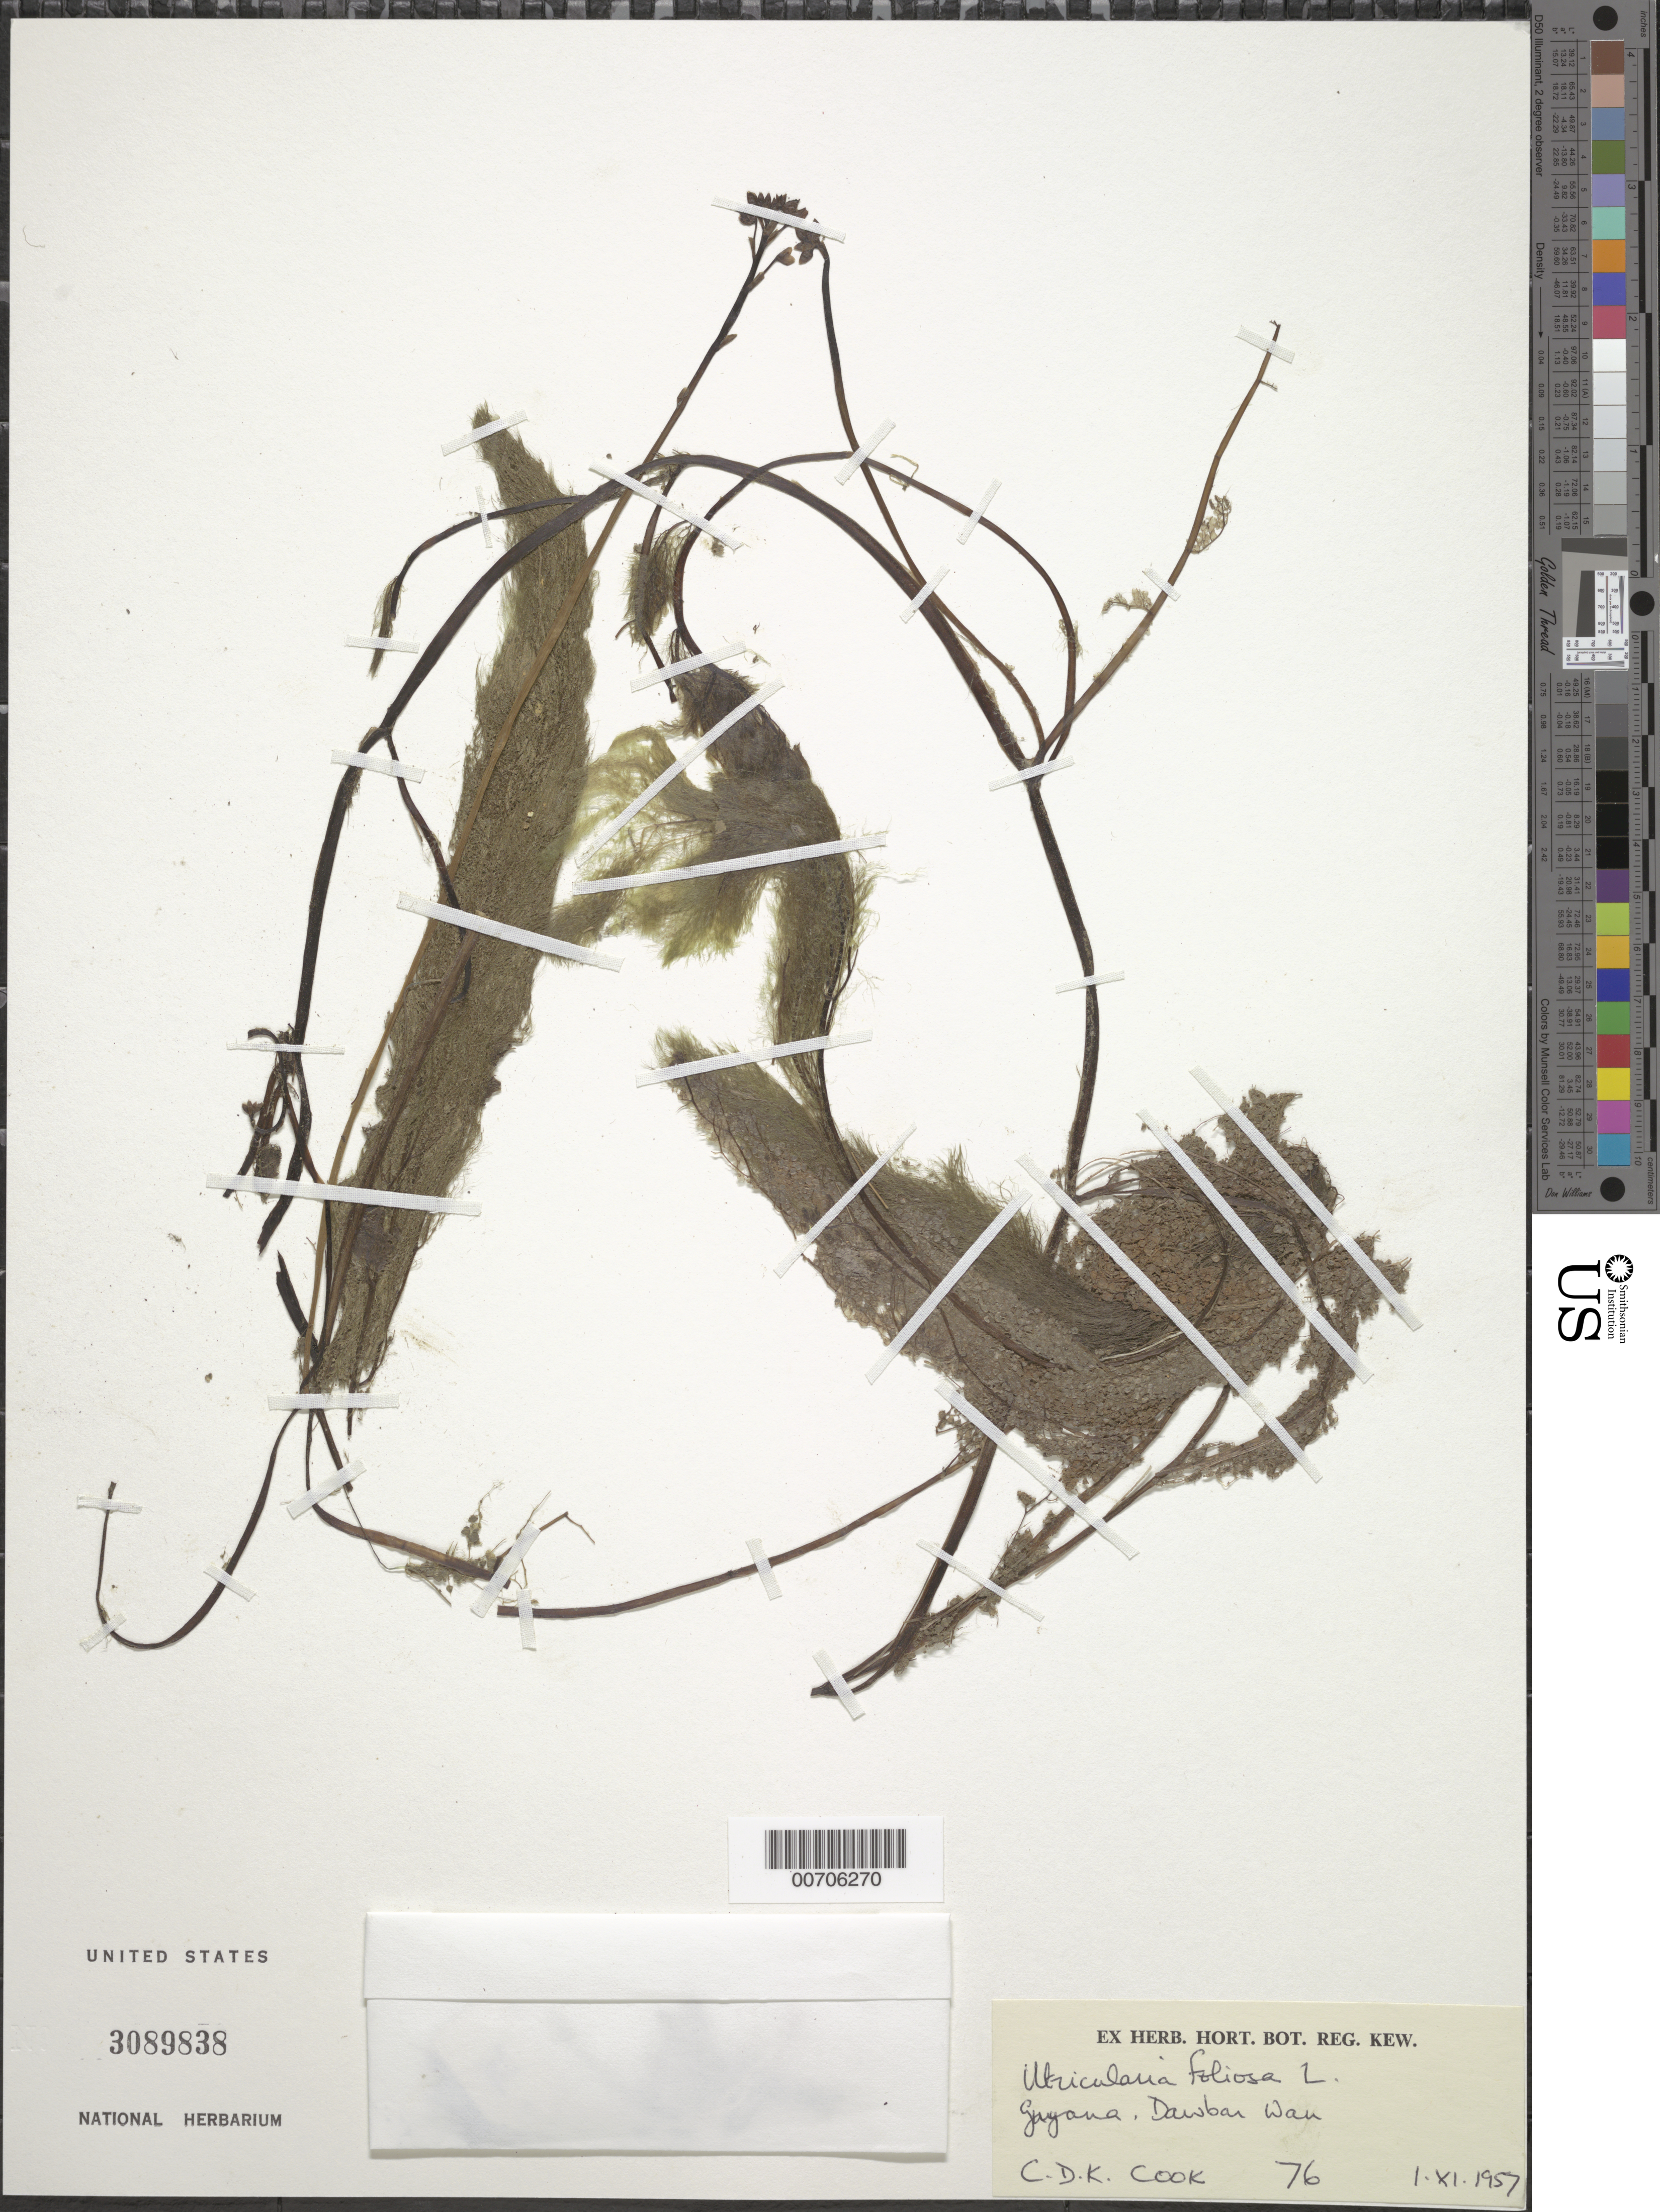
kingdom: Plantae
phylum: Tracheophyta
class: Magnoliopsida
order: Lamiales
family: Lentibulariaceae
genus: Utricularia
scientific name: Utricularia foliosa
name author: L.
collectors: C. D. K. Cook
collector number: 76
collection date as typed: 1-Nov-57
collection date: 1957-11-01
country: Guyana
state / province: U. Takutu-U. Essequibo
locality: Dawbad Wau "Dadarwau Creek"?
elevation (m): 91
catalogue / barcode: US 3089838